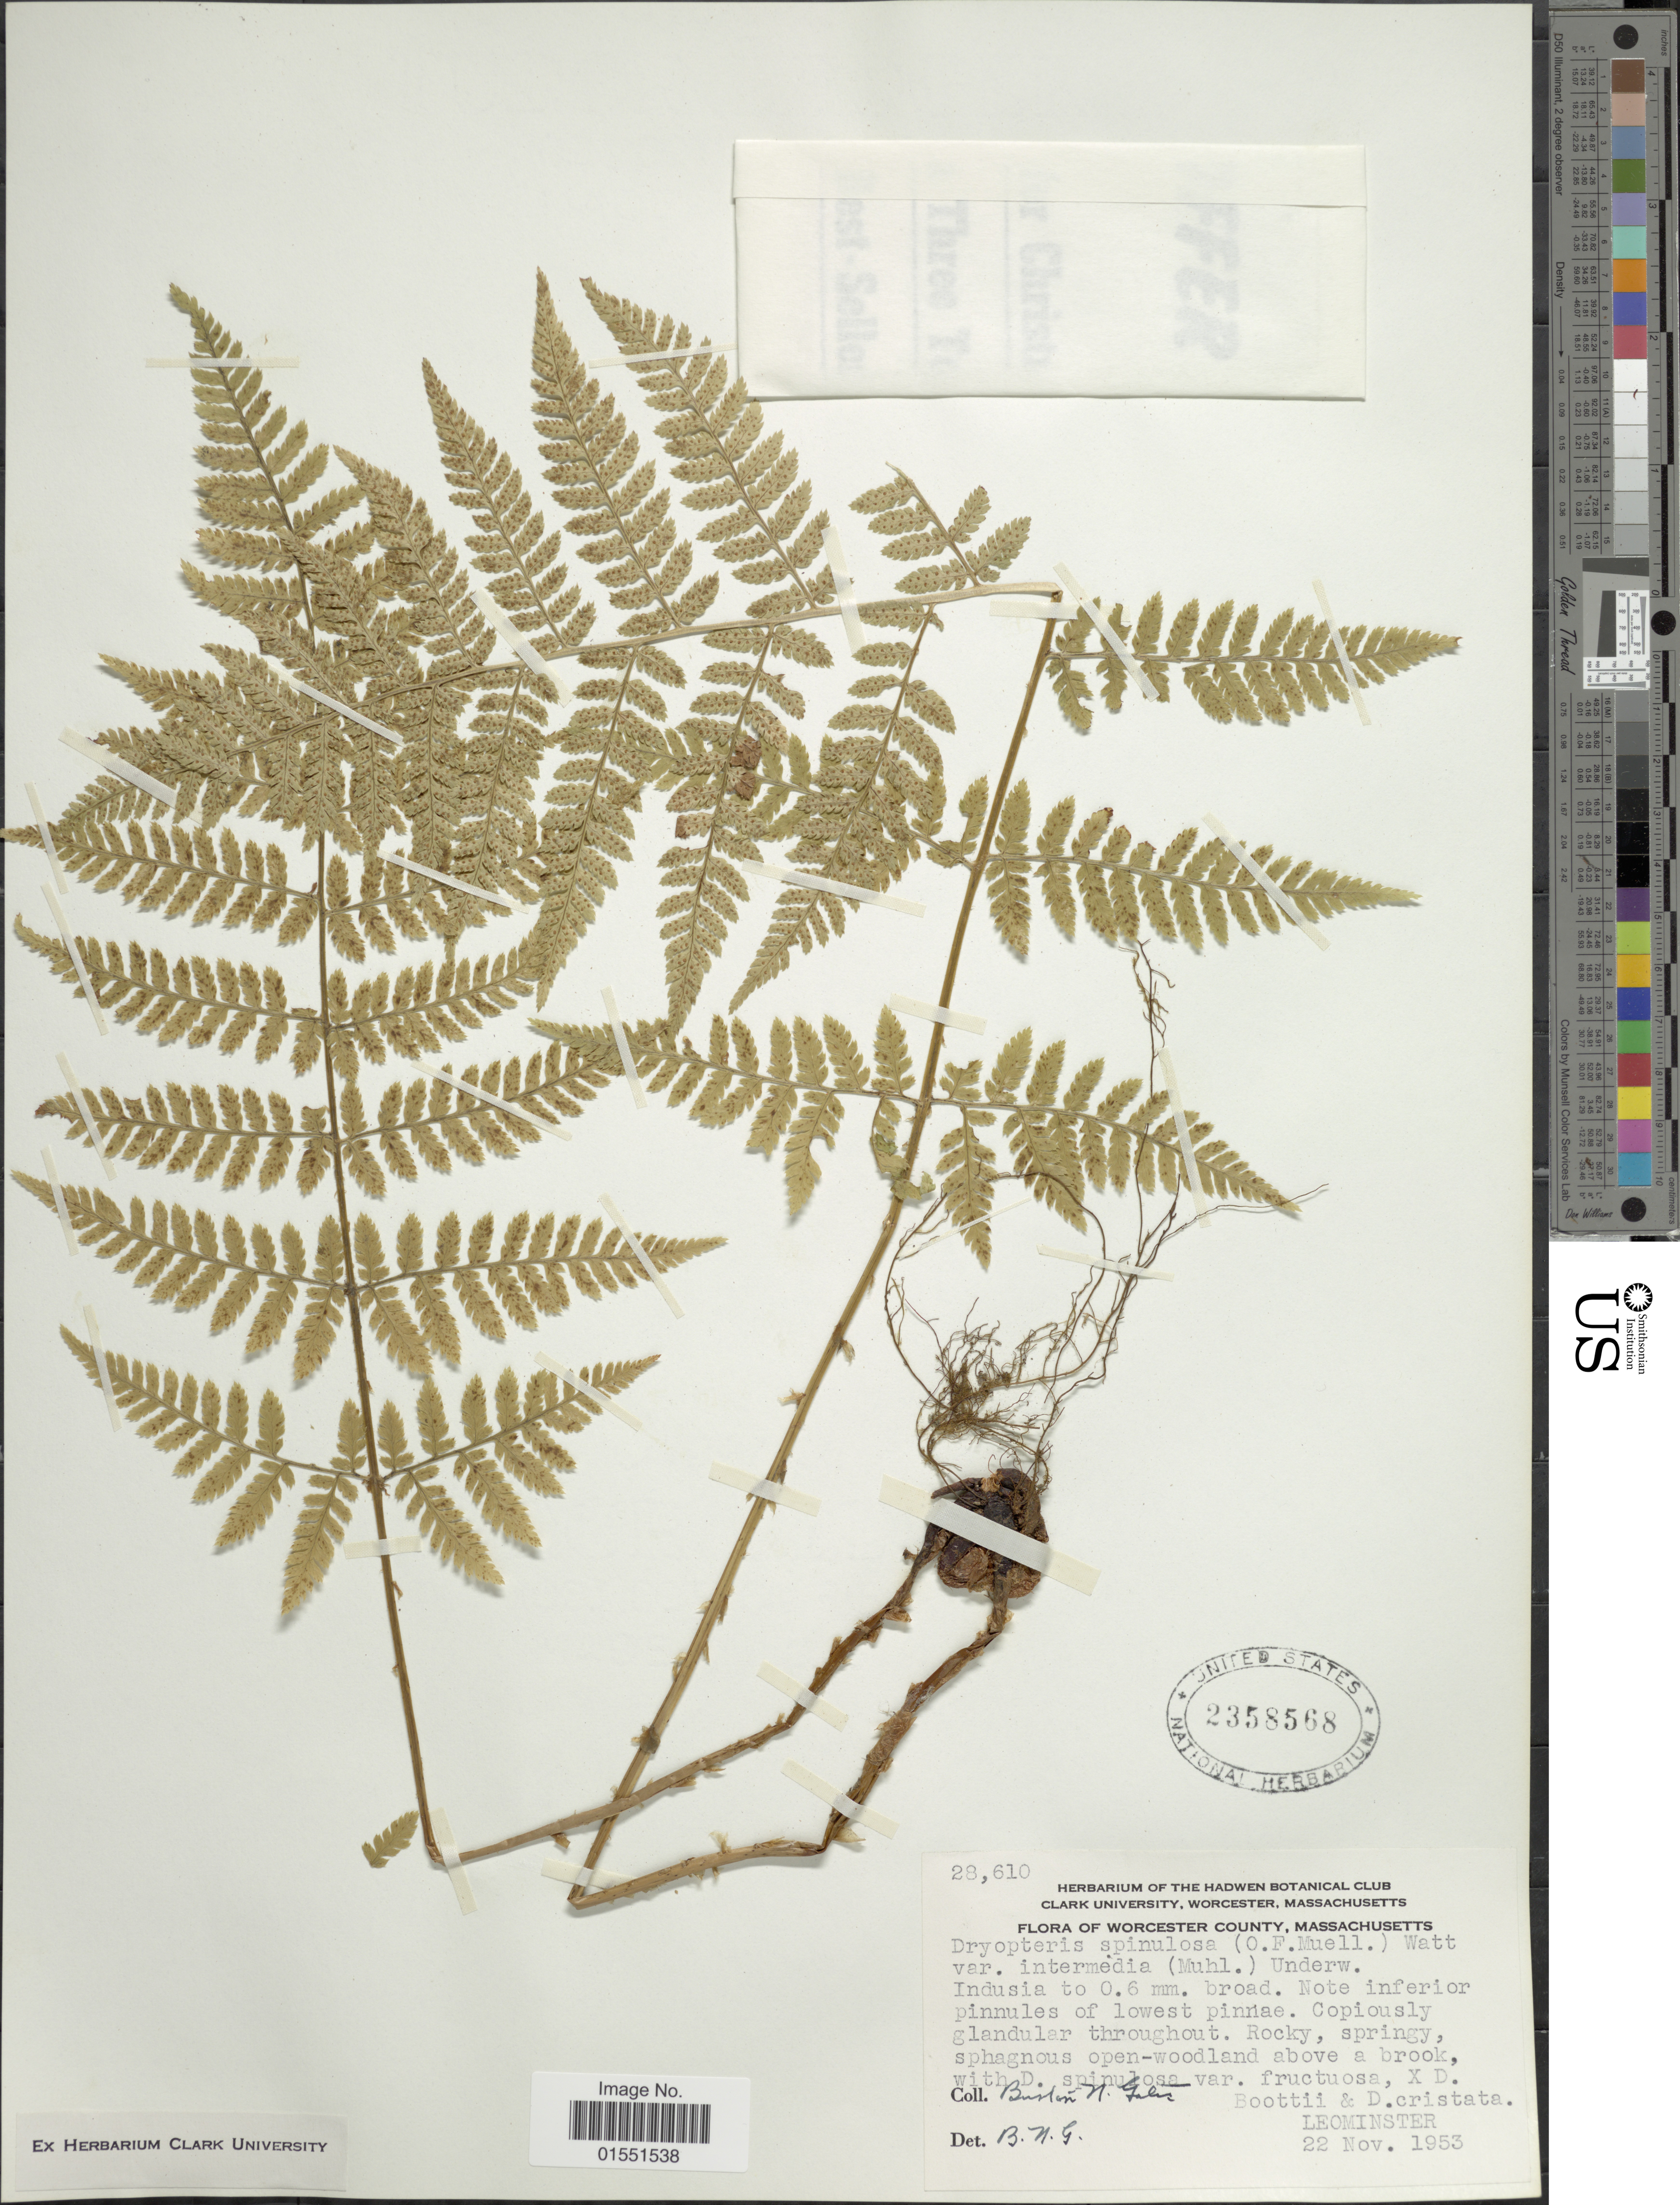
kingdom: Plantae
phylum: Tracheophyta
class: Polypodiopsida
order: Polypodiales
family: Dryopteridaceae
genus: Dryopteris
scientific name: Dryopteris intermedia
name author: (Muhl.) A. Gray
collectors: B. N. Gates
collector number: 28610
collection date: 1953-11-22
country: United States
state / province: Massachusetts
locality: Worcester County, Leominster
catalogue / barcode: US 2358568